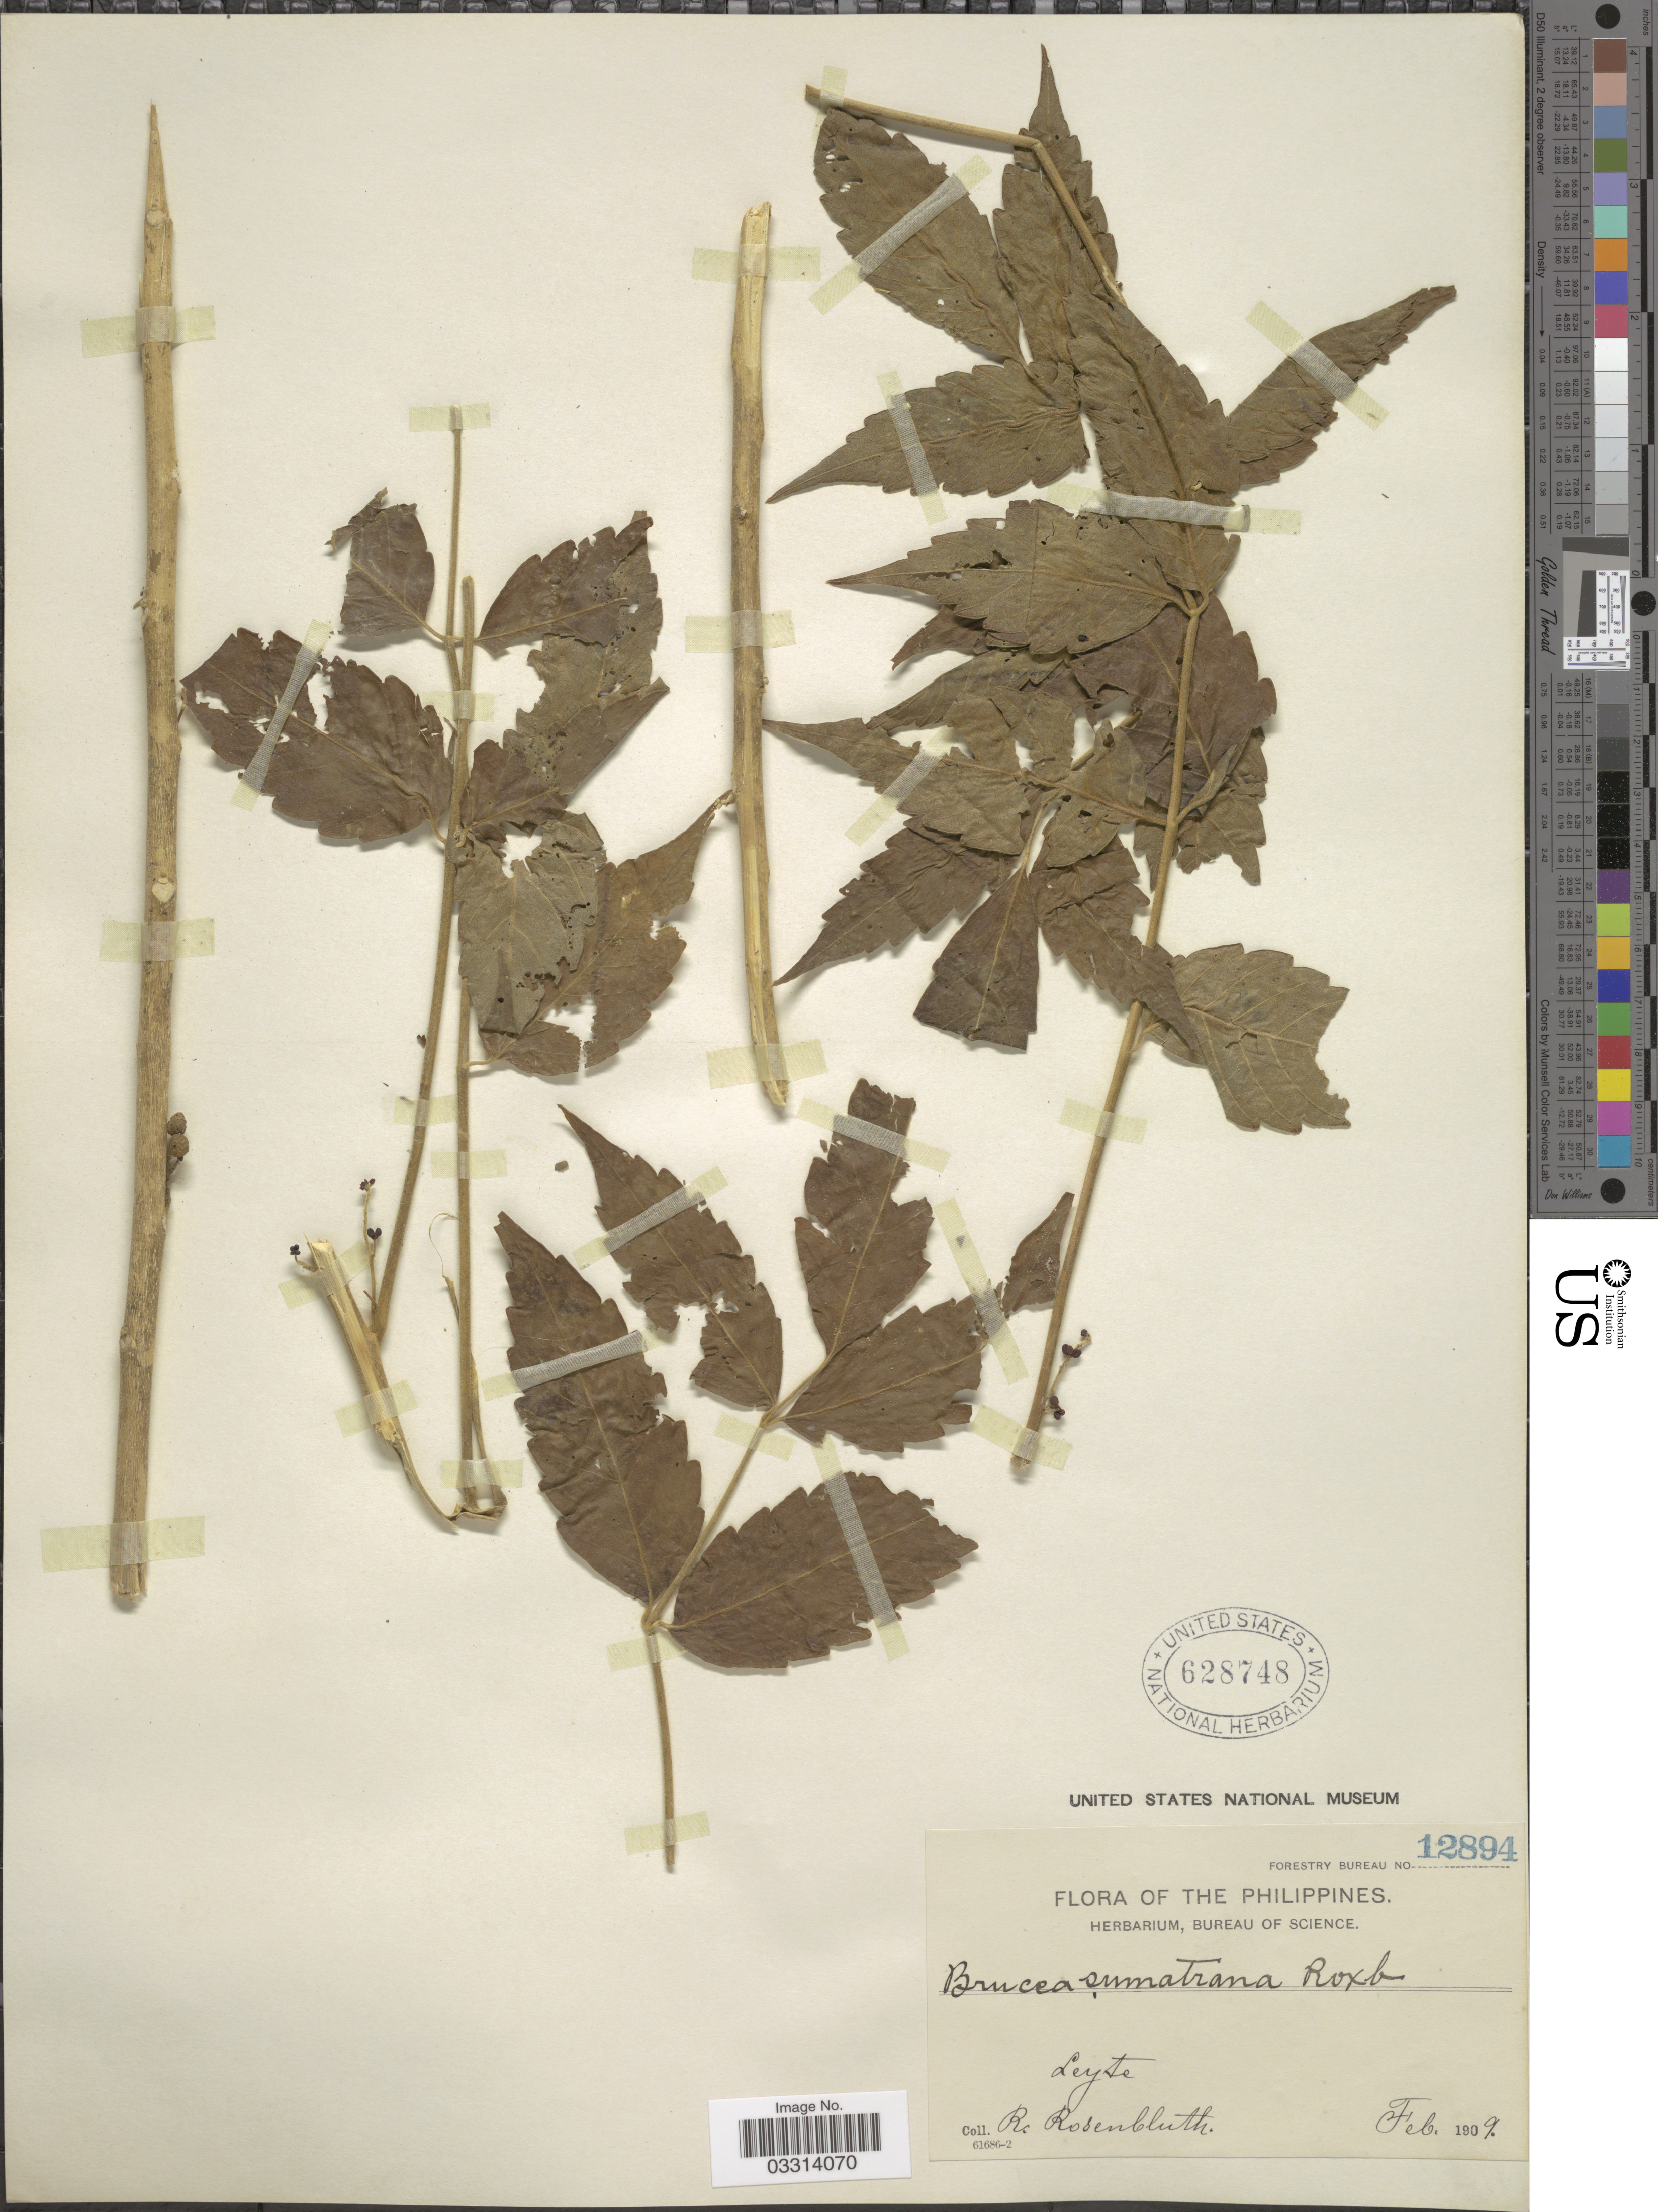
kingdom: Plantae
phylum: Tracheophyta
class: Magnoliopsida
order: Sapindales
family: Simaroubaceae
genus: Brucea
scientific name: Brucea javanica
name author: (L.) Merr.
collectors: R. Rosenbluth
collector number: Forestry Bureau 12894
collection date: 1909-02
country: Philippines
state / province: Eastern Visayas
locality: Leyte.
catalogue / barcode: US 628748